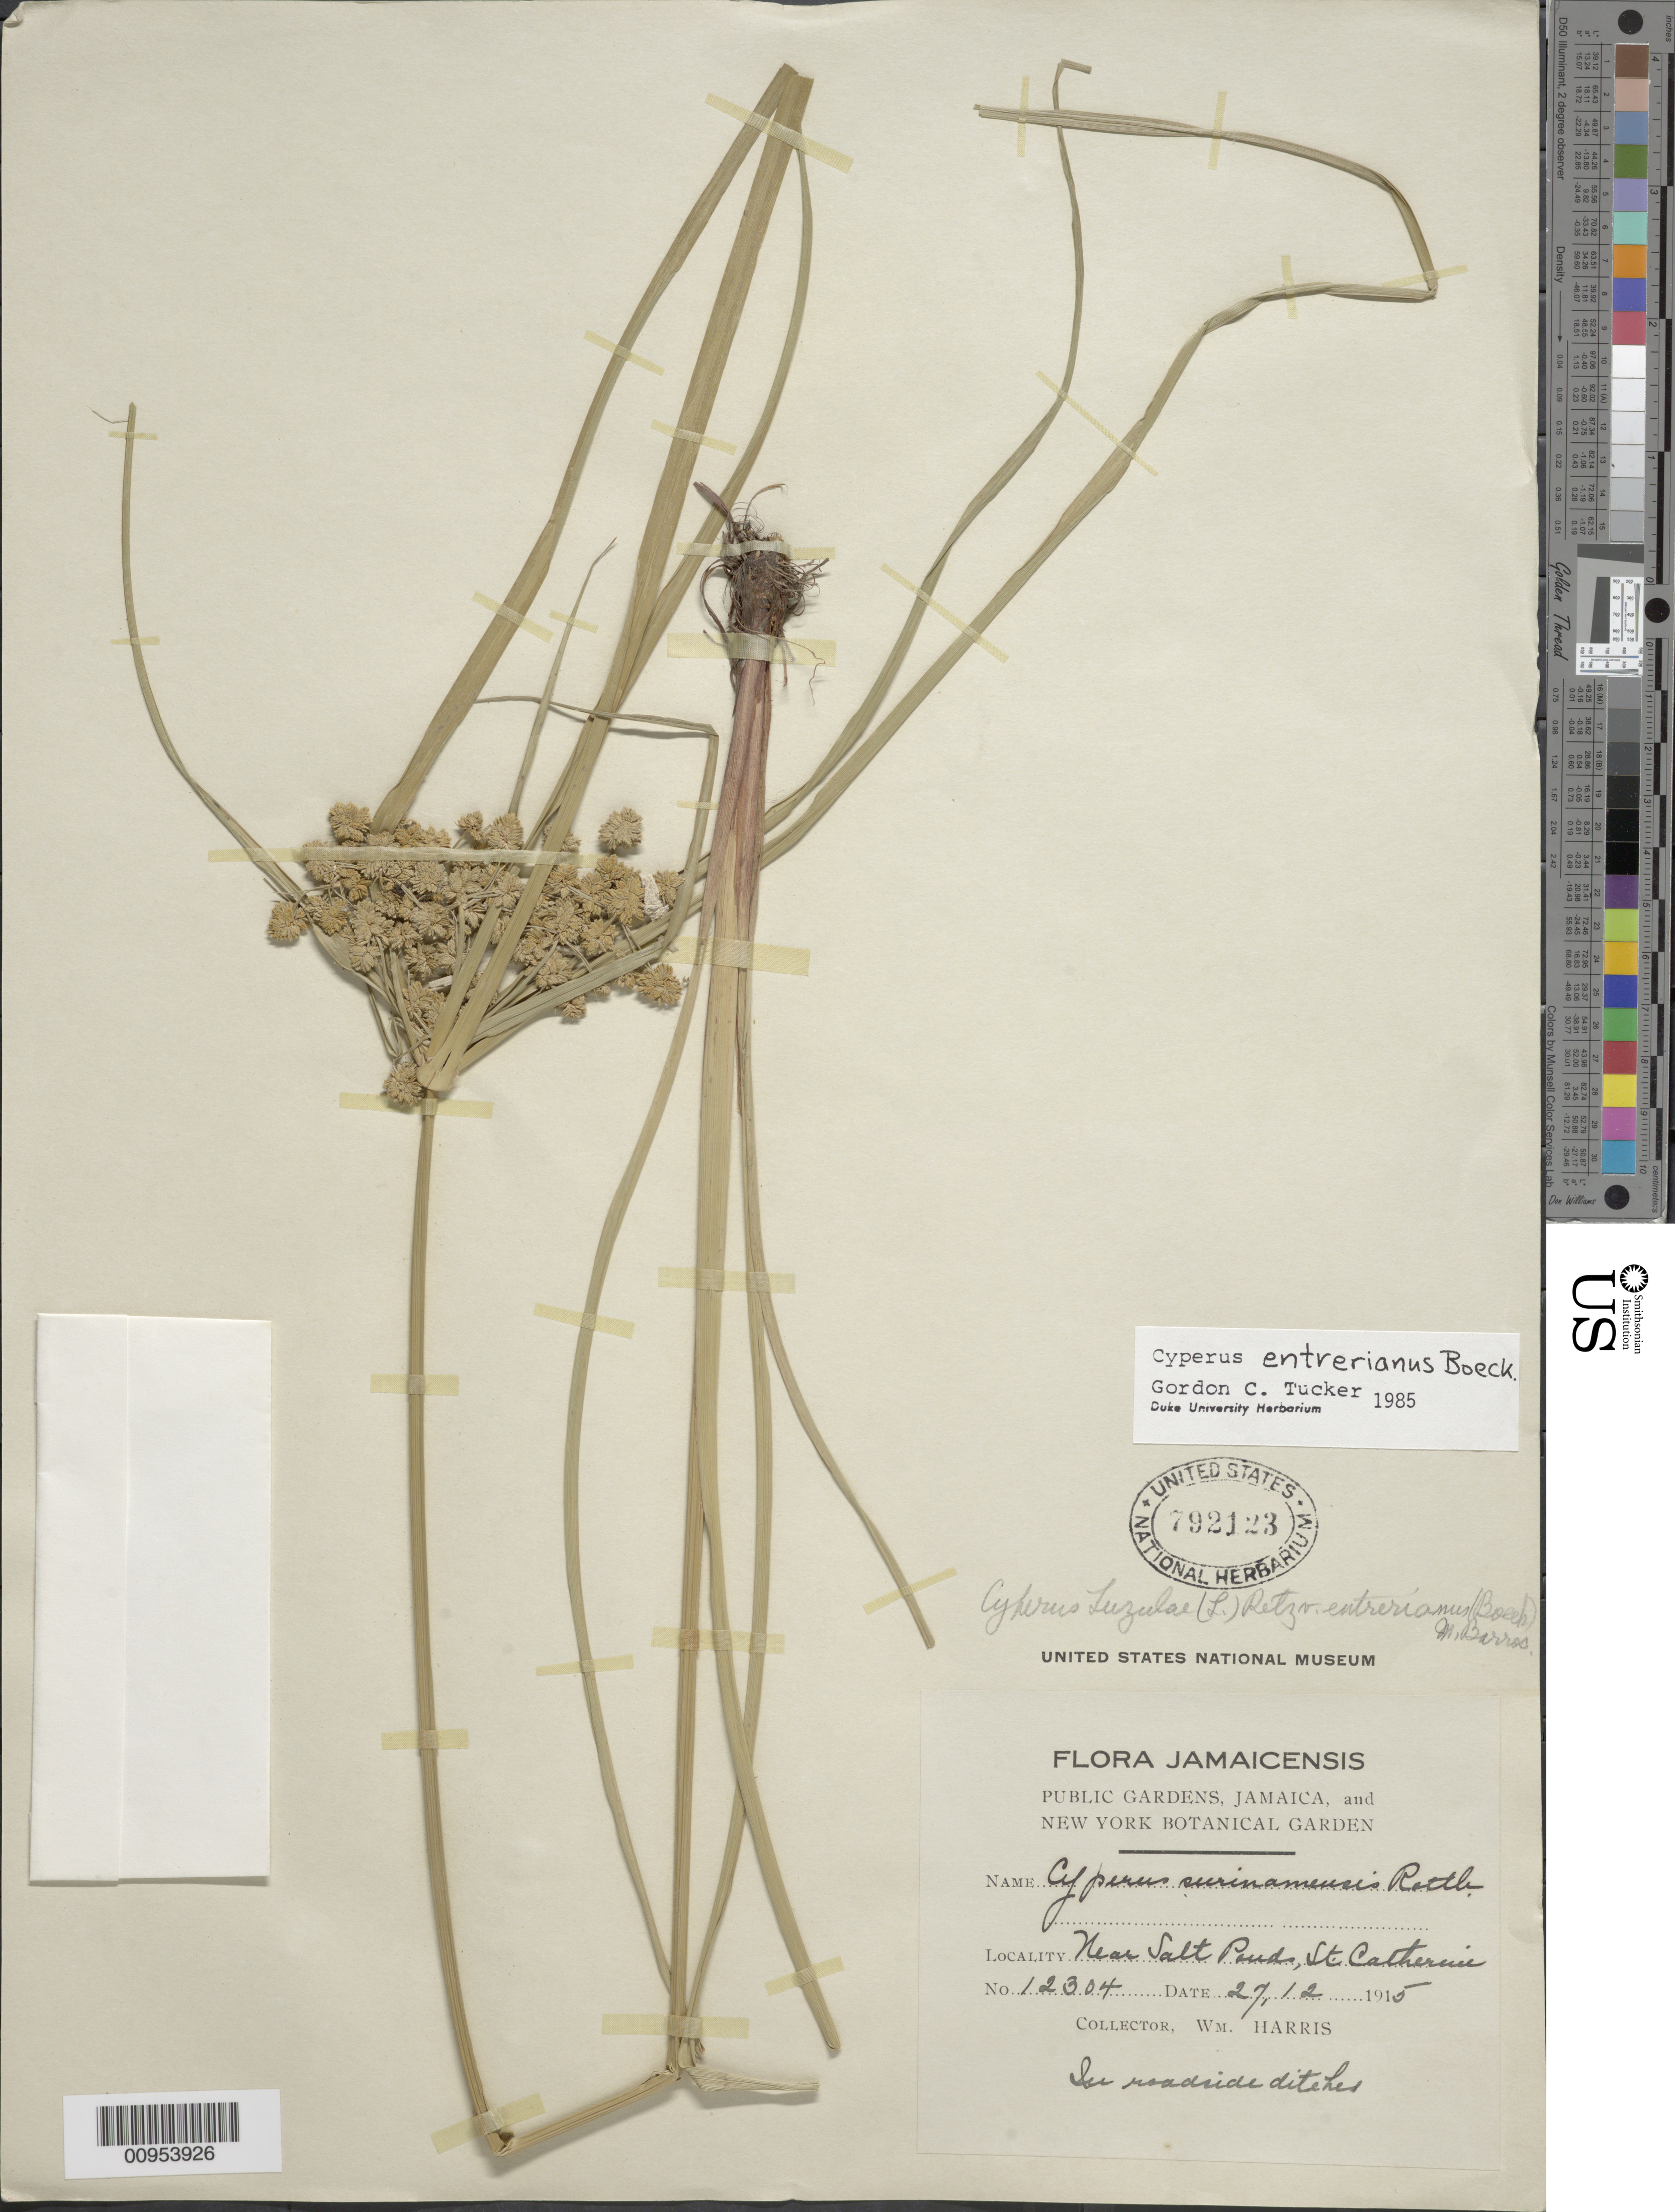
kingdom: Plantae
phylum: Tracheophyta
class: Liliopsida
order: Poales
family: Cyperaceae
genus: Cyperus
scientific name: Cyperus entrerianus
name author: Boeckeler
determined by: Tucker, G. C.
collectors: W. H. Harris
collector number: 12304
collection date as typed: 27 Dec 1915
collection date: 1915-12-27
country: Jamaica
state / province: Saint Catherine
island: Jamaica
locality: Near Salt Pond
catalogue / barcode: US 792123